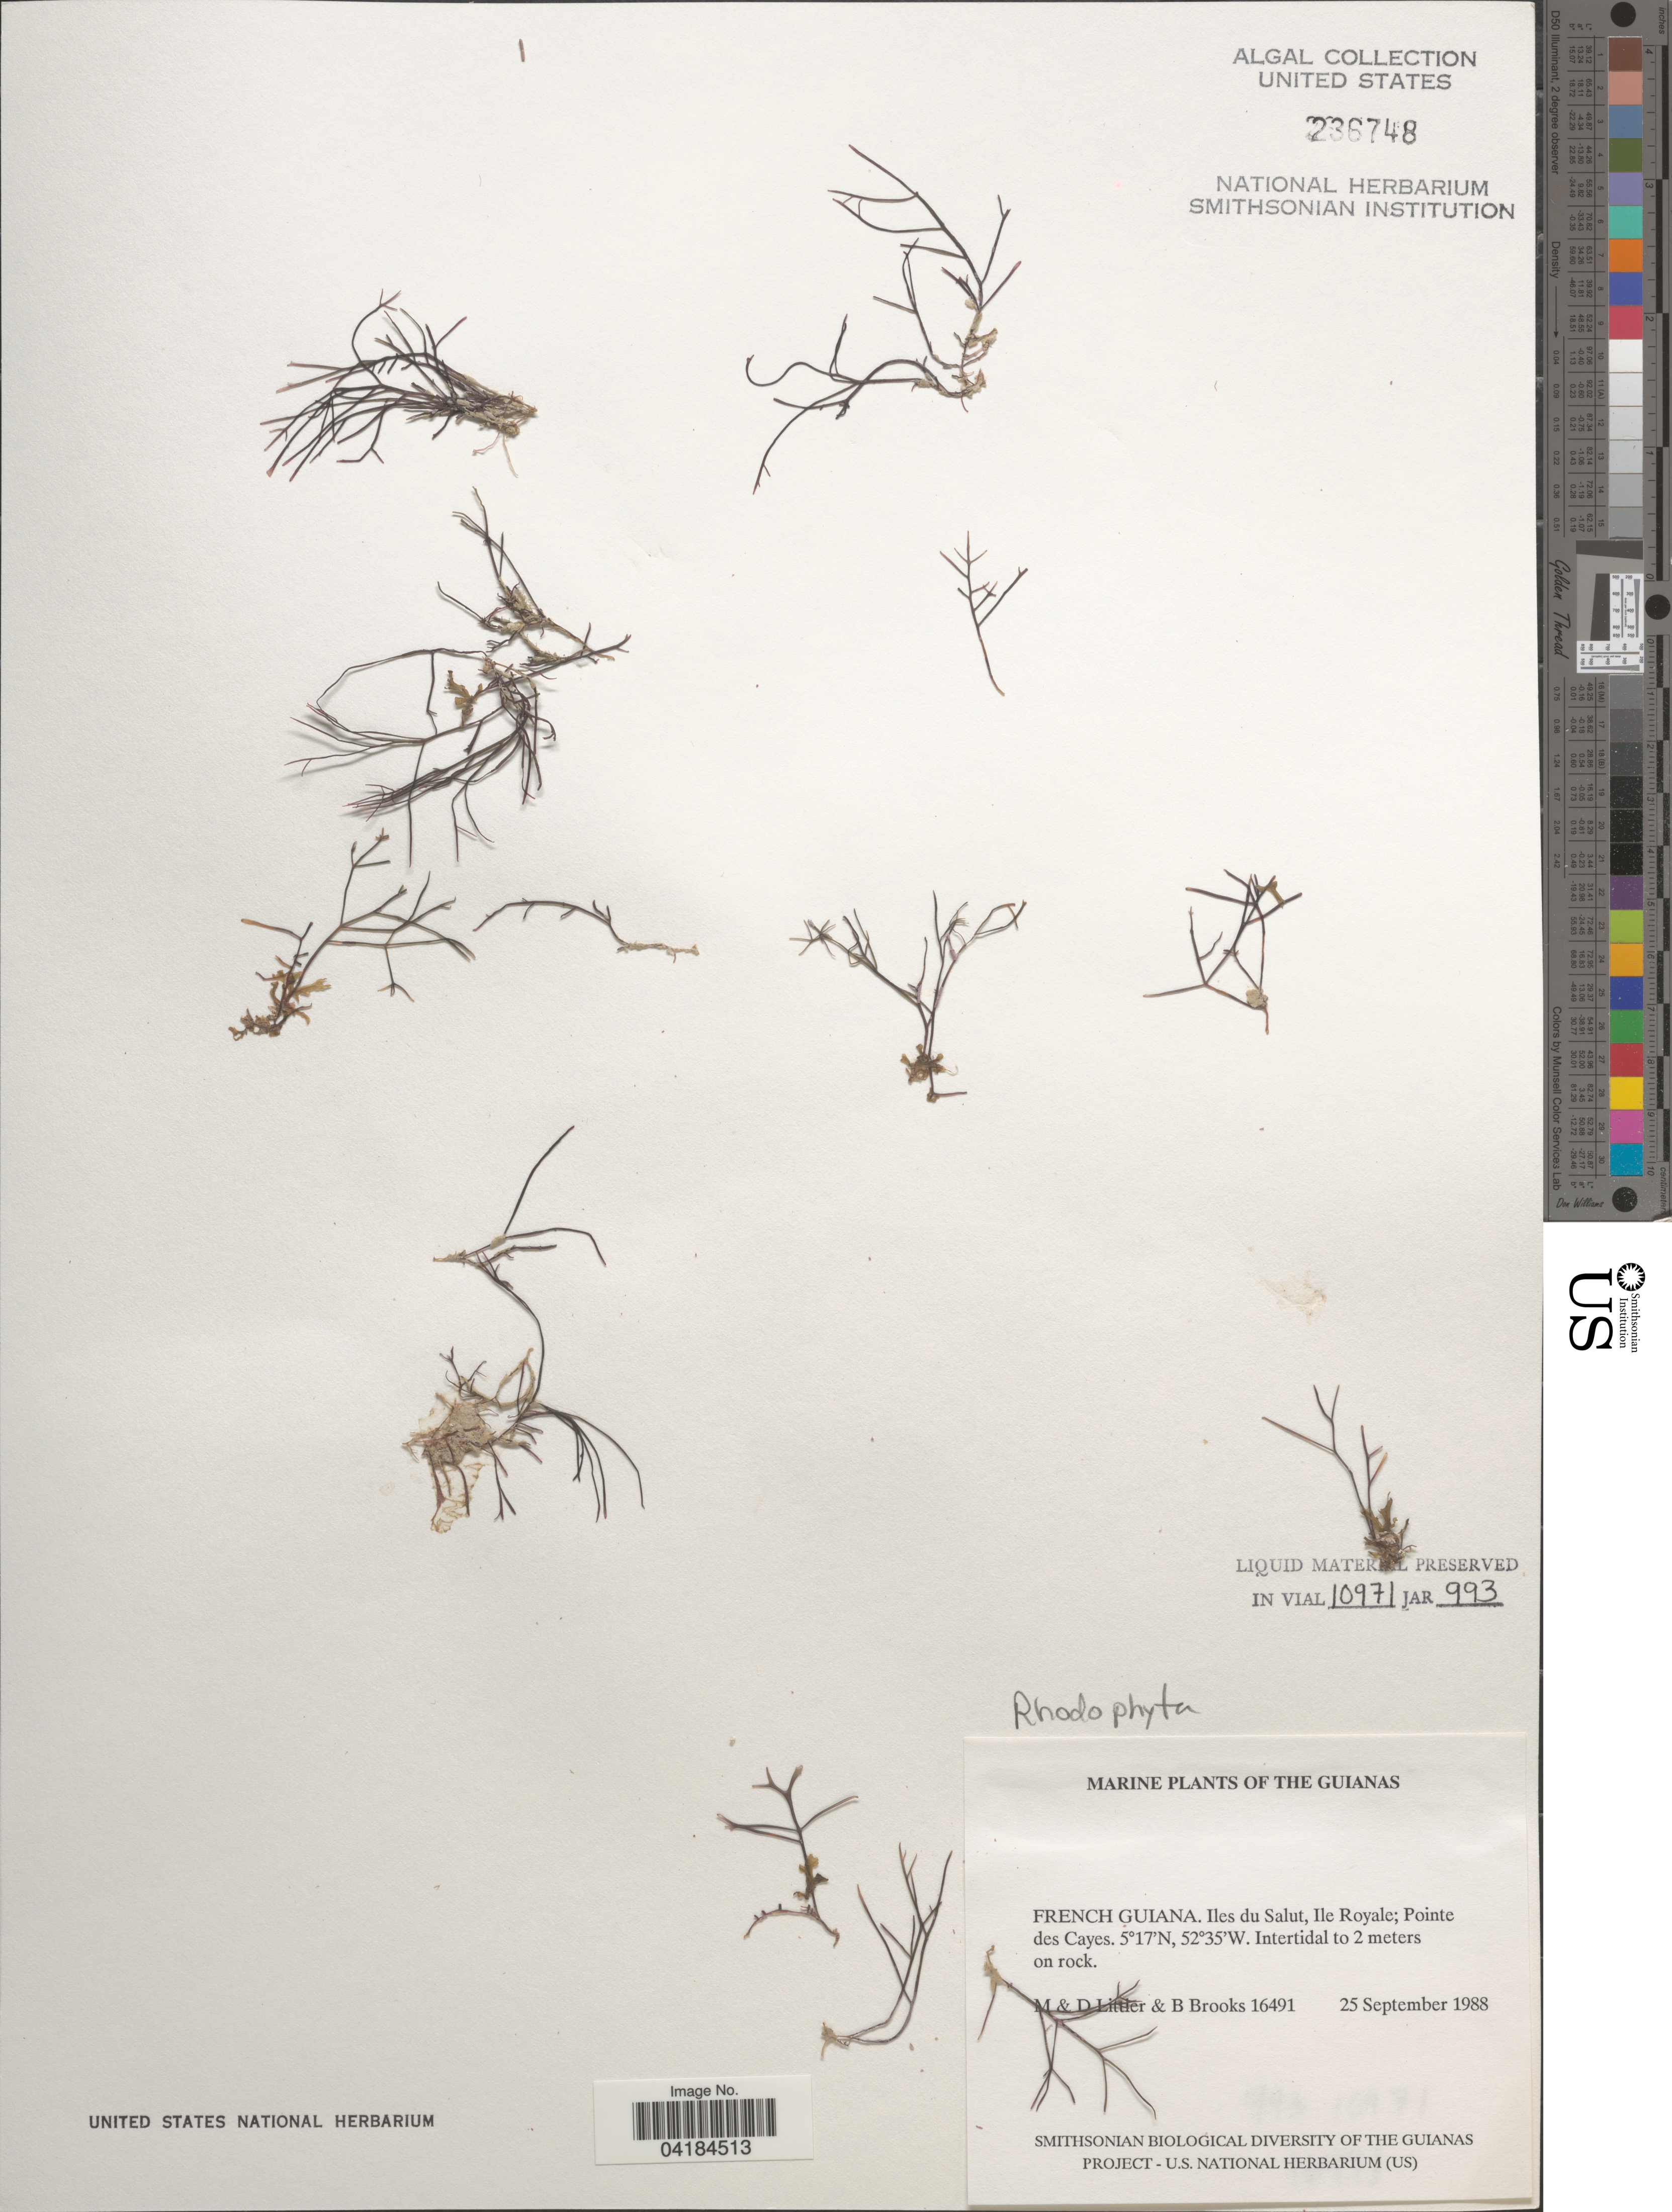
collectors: M. Littler, D. S. Littler & B. Brooks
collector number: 16491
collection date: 1988-09-25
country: French Guiana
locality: The Guianas. Iles du Salut, Ile Royale; Pointe des Cayes.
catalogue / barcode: US 236748